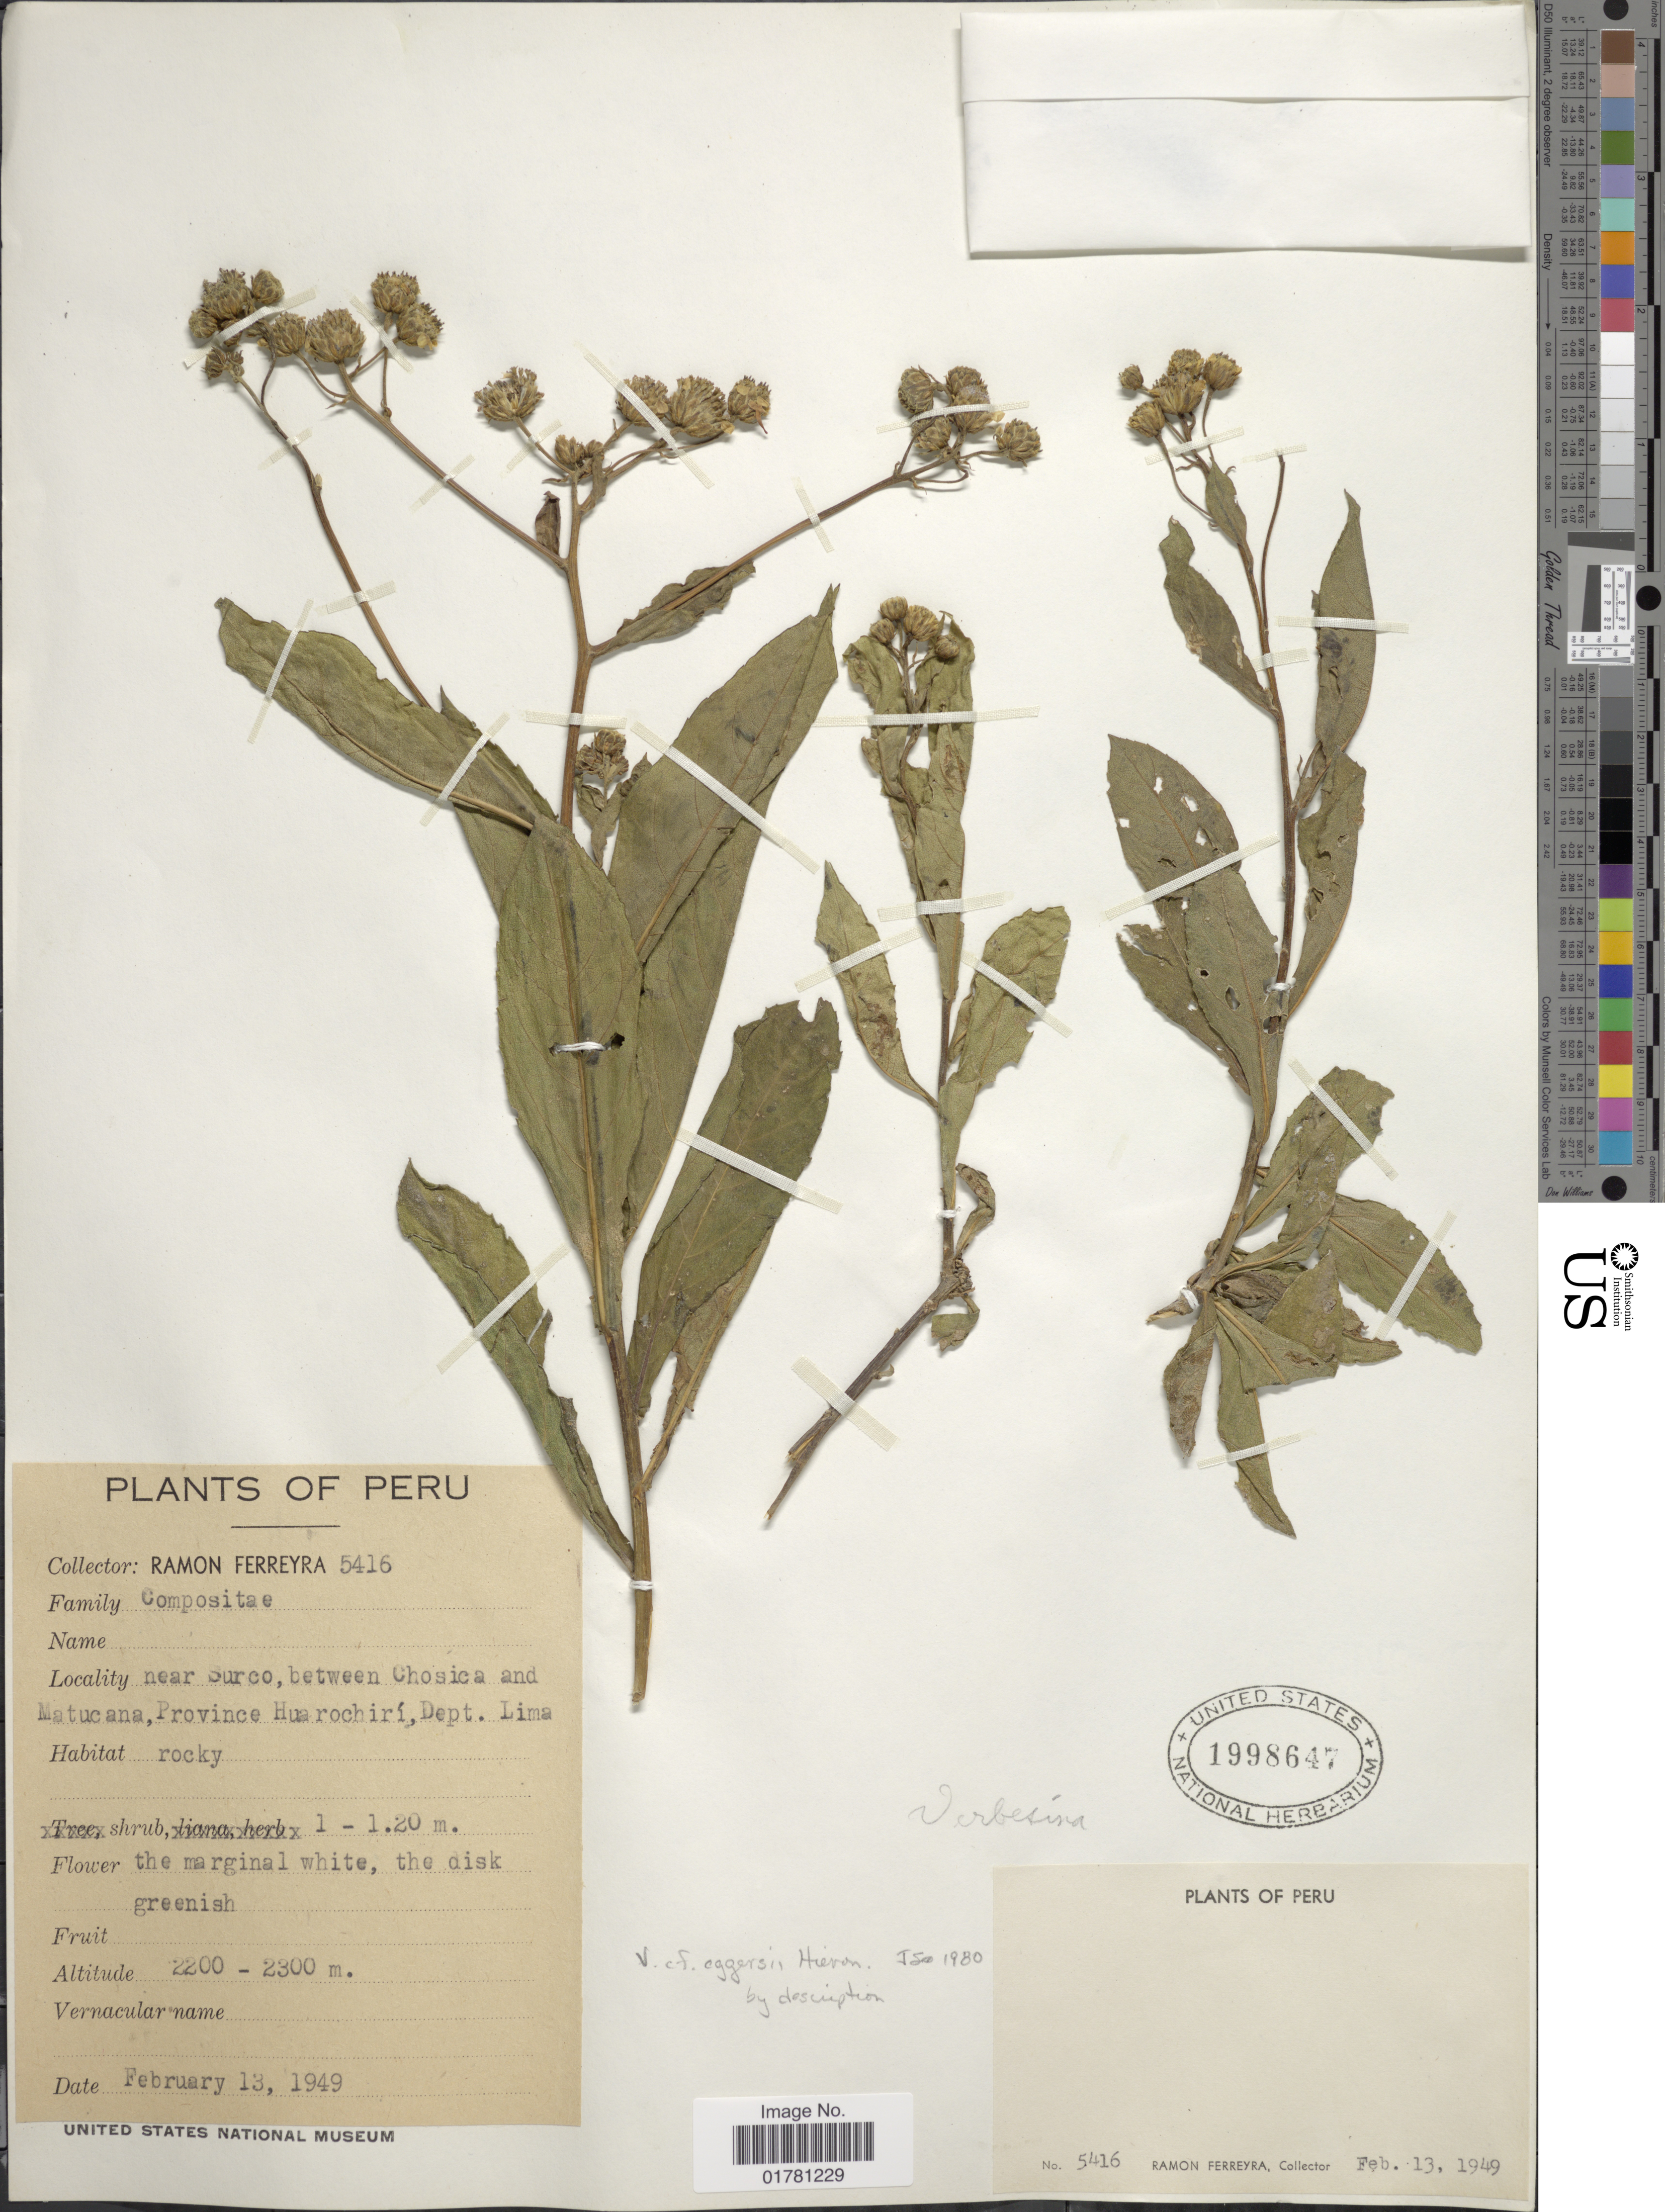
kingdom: Plantae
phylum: Tracheophyta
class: Magnoliopsida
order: Asterales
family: Asteraceae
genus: Verbesina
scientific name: Verbesina saubinetioides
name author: S.F. Blake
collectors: R. A. Ferreyra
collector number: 5416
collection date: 1949-02-13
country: Peru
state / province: Lima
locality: Near Surco, between Chosica and Matucana, Province Huarochirí, Dept Lima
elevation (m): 2200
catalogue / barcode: US 1998647